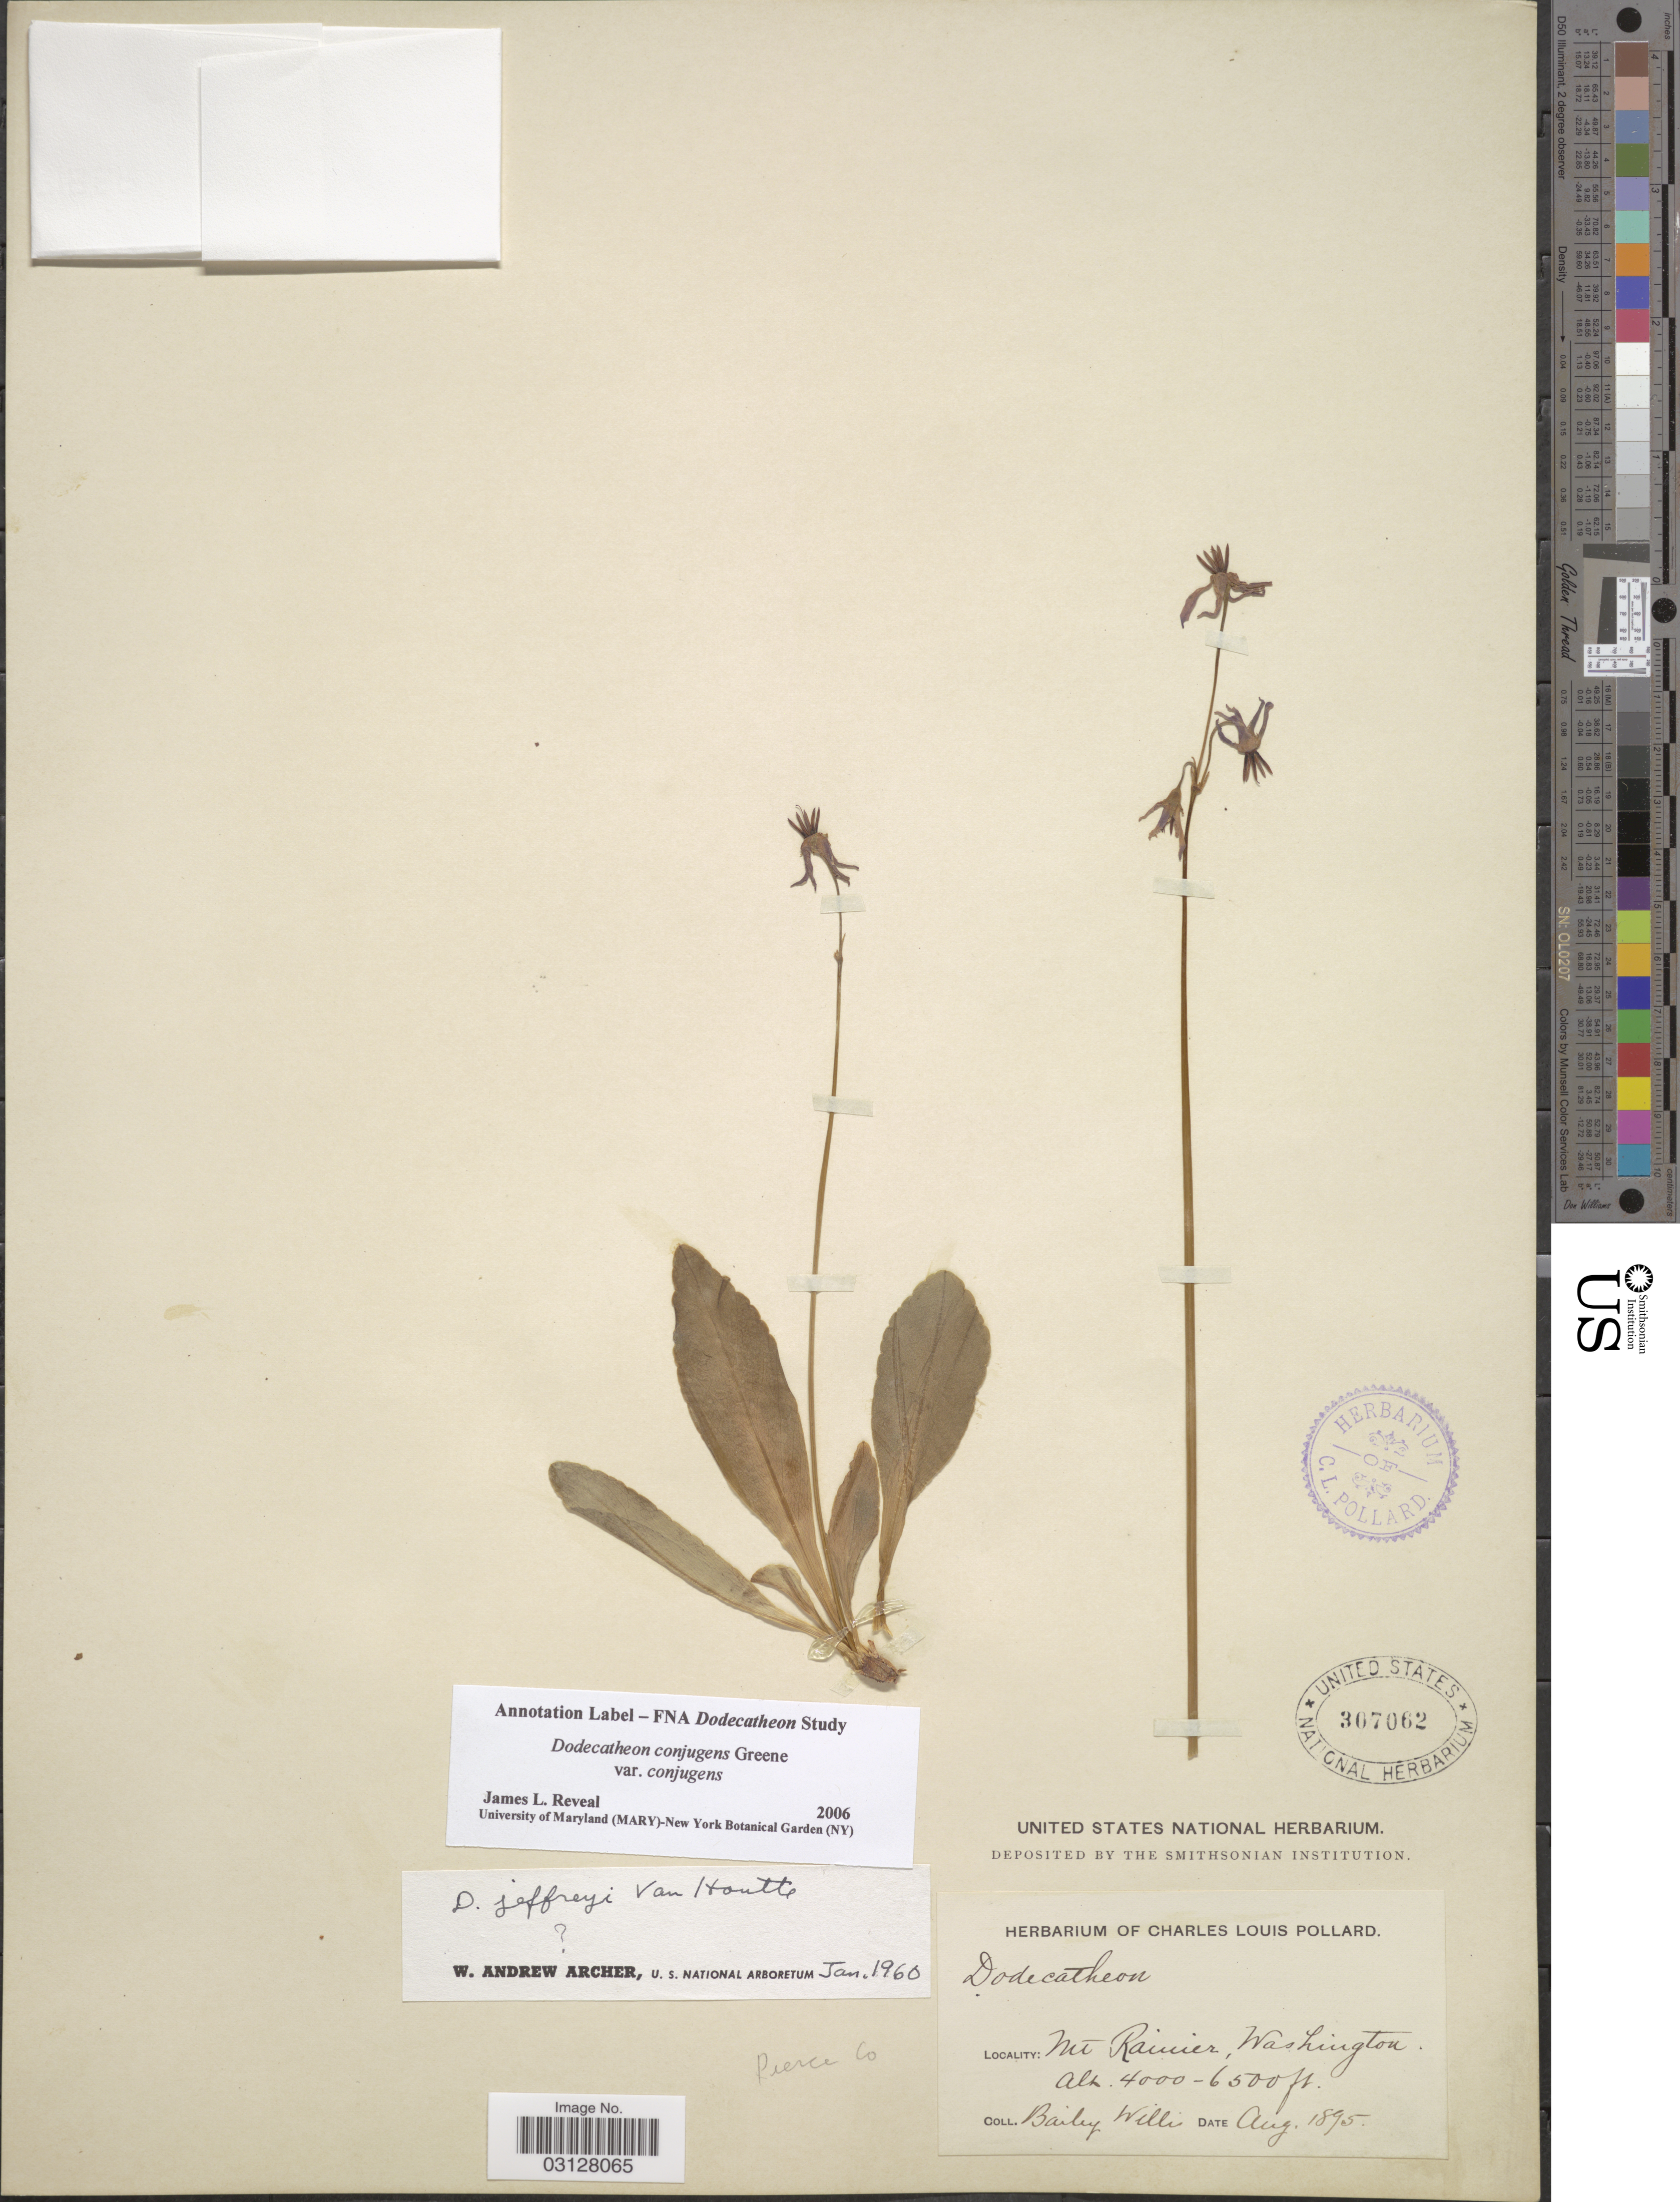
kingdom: Plantae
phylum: Tracheophyta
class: Magnoliopsida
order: Ericales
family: Primulaceae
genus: Dodecatheon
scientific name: Dodecatheon alpinum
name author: (A. Gray) Greene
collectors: B. Willis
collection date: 1895-08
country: United States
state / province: Washington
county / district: Pierce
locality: Mt. Rainier. Pierce Co.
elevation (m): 1219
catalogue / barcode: US 307062